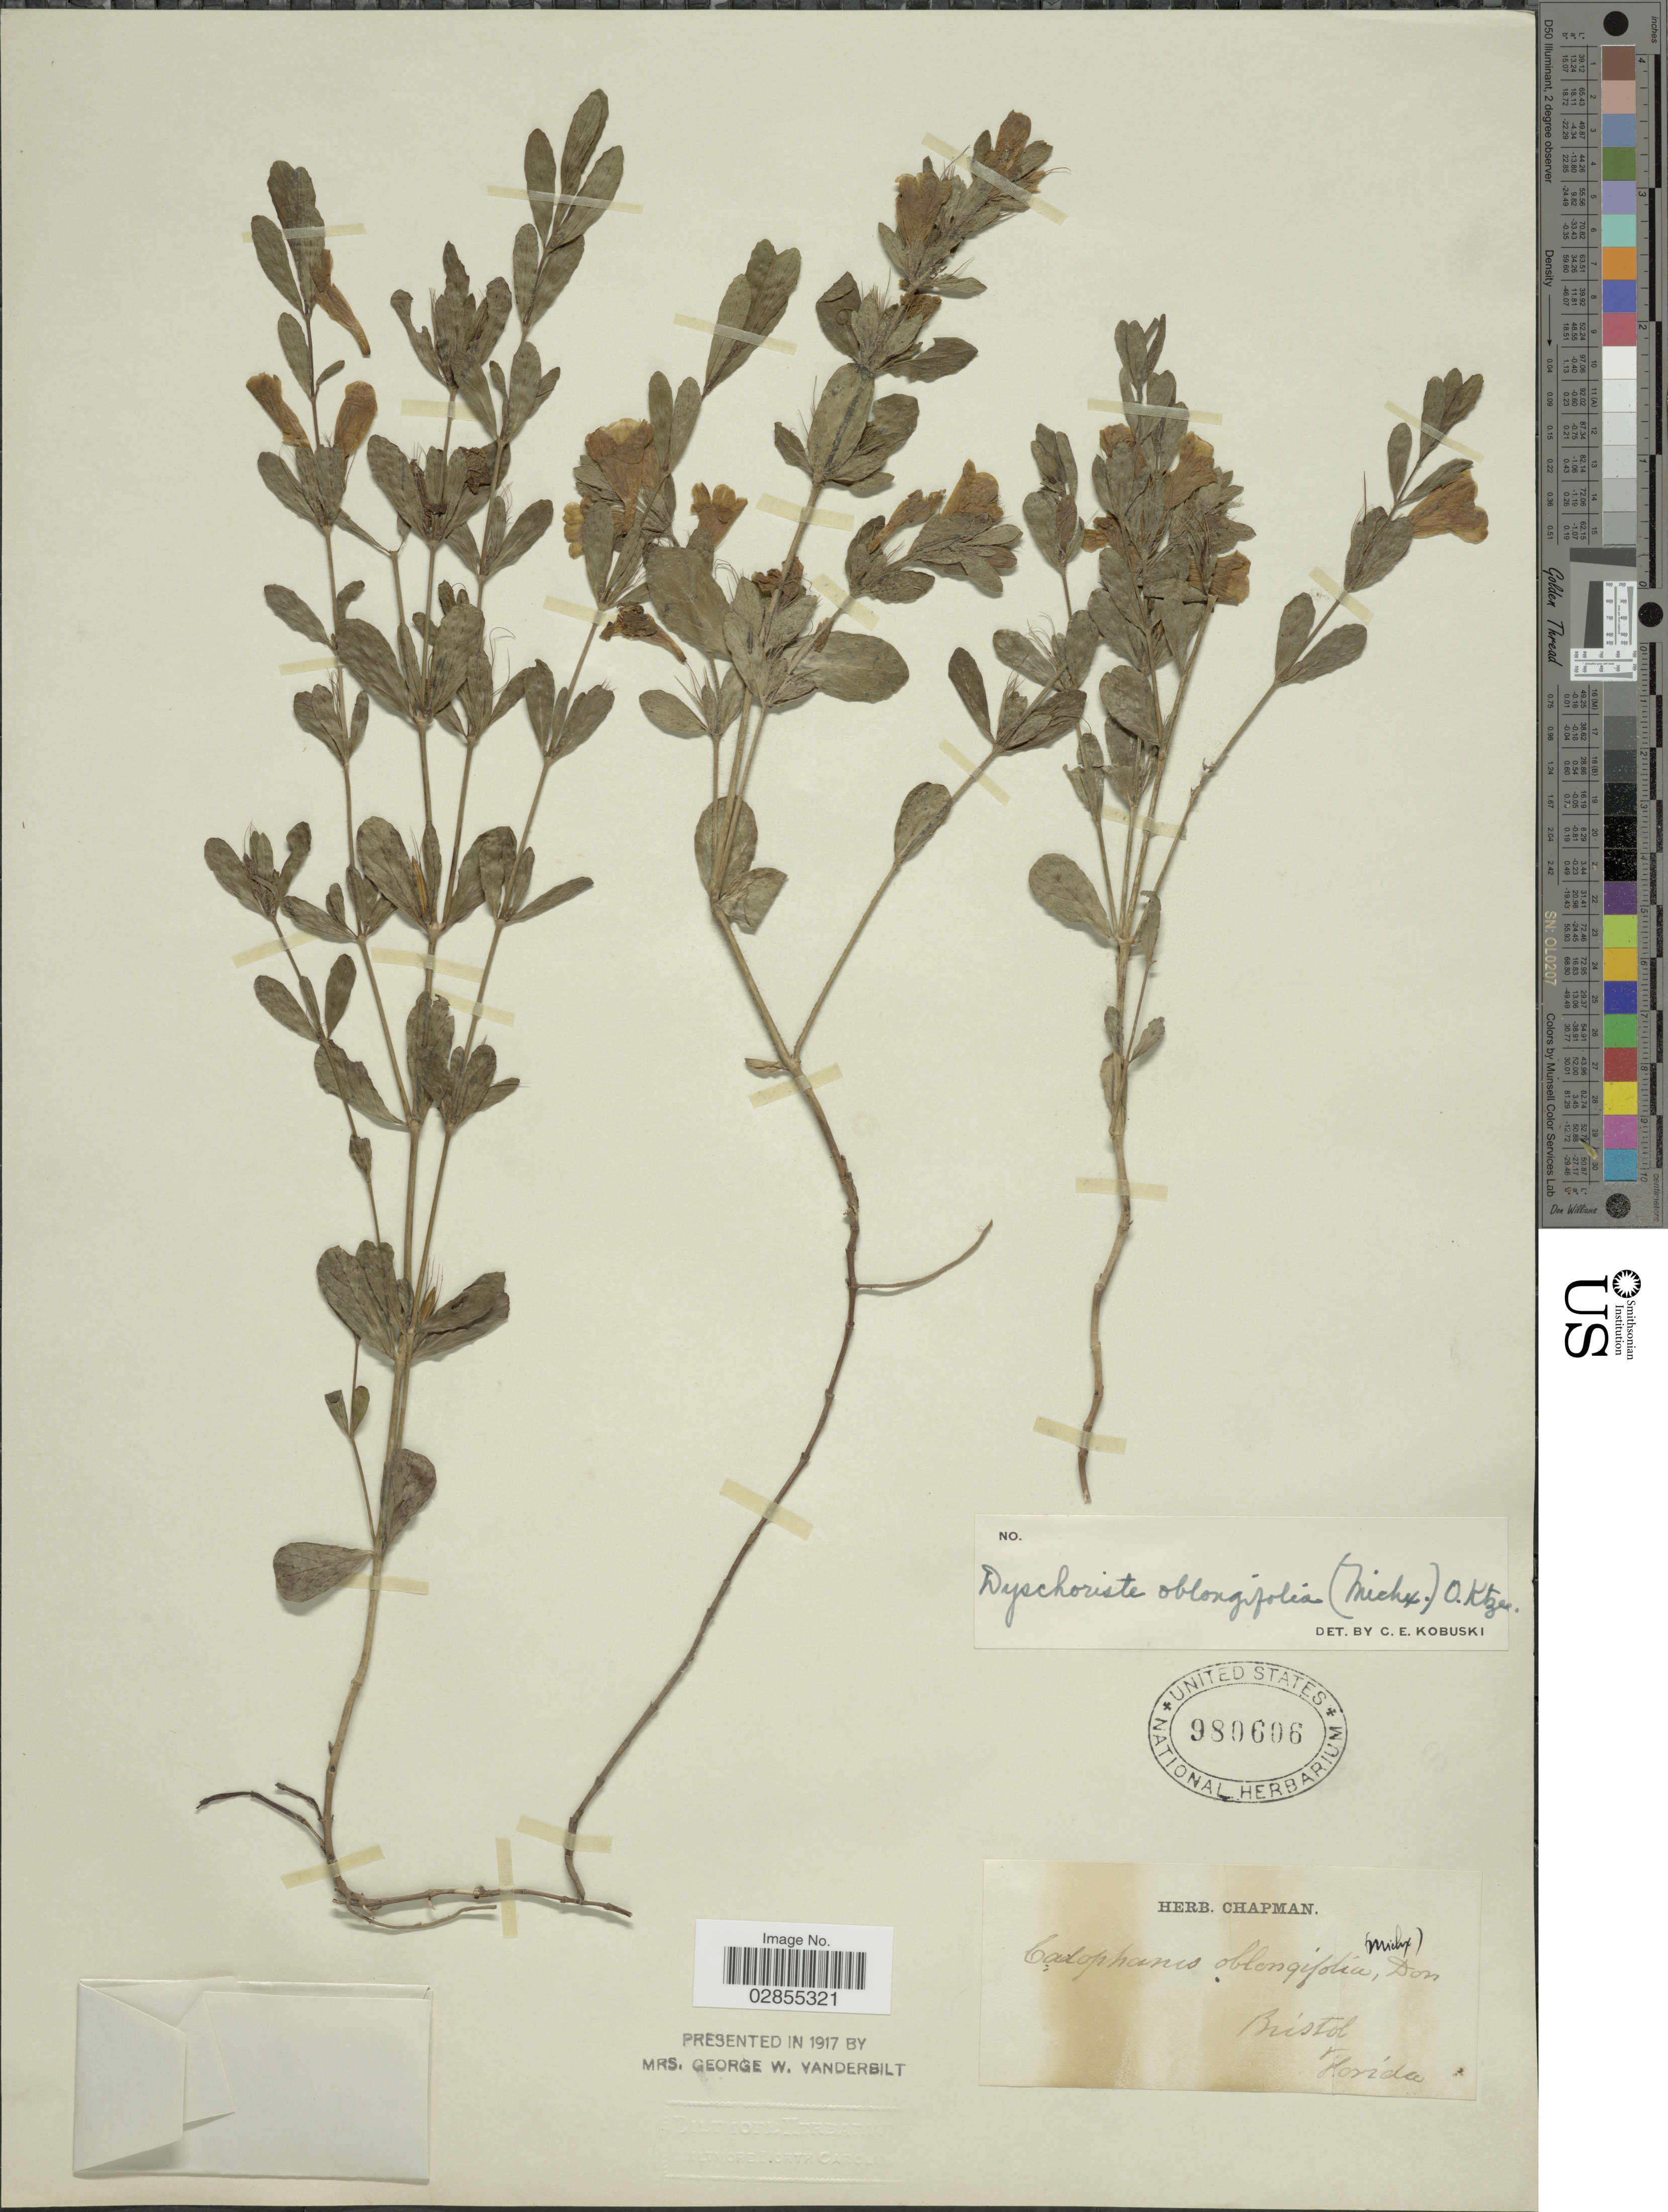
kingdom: Plantae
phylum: Tracheophyta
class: Magnoliopsida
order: Lamiales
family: Acanthaceae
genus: Dyschoriste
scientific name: Dyschoriste oblongifolia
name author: (Michx.) Kuntze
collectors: ex herb. Chapman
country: United States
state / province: Florida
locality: Bristol.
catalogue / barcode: US 980606